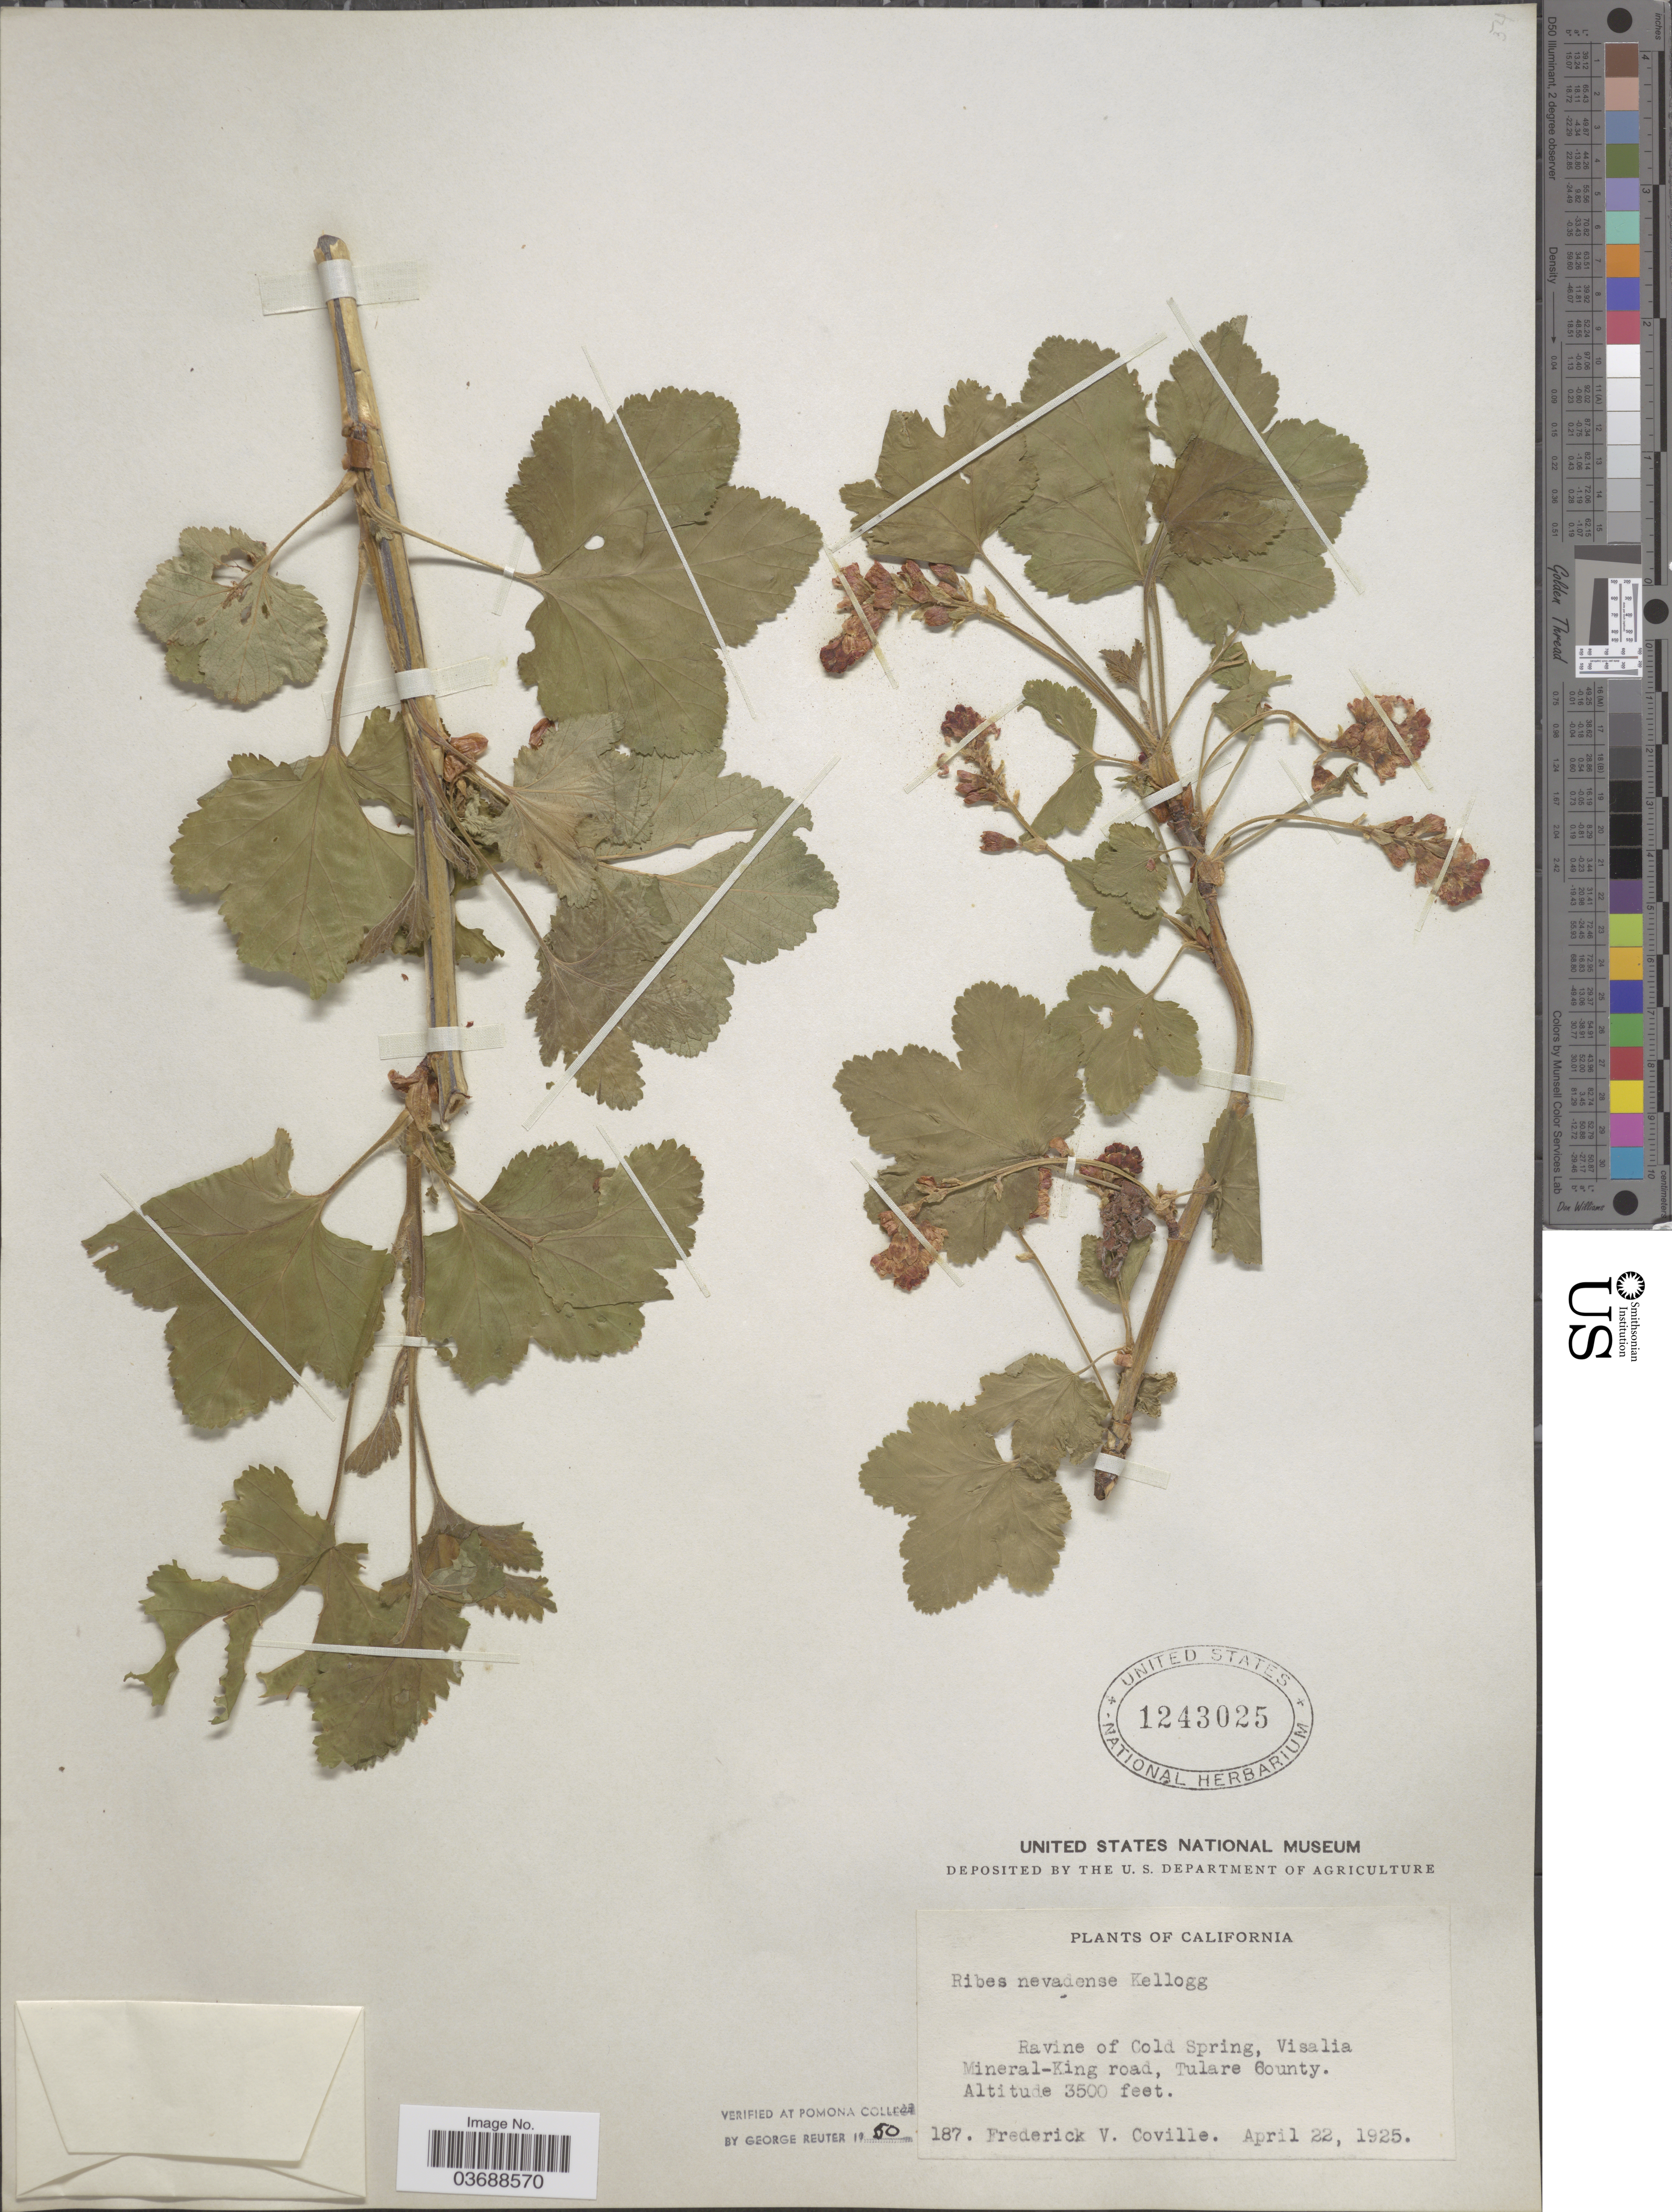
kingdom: Plantae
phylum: Tracheophyta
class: Magnoliopsida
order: Saxifragales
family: Grossulariaceae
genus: Ribes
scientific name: Ribes nevadense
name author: Kellogg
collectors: F. V. Coville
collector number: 187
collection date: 1925-04-22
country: United States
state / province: California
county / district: Tulare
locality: Ravine of Cold Spring, Visalia Mineral-King road, Tulare County.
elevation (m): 1067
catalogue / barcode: US 1243025